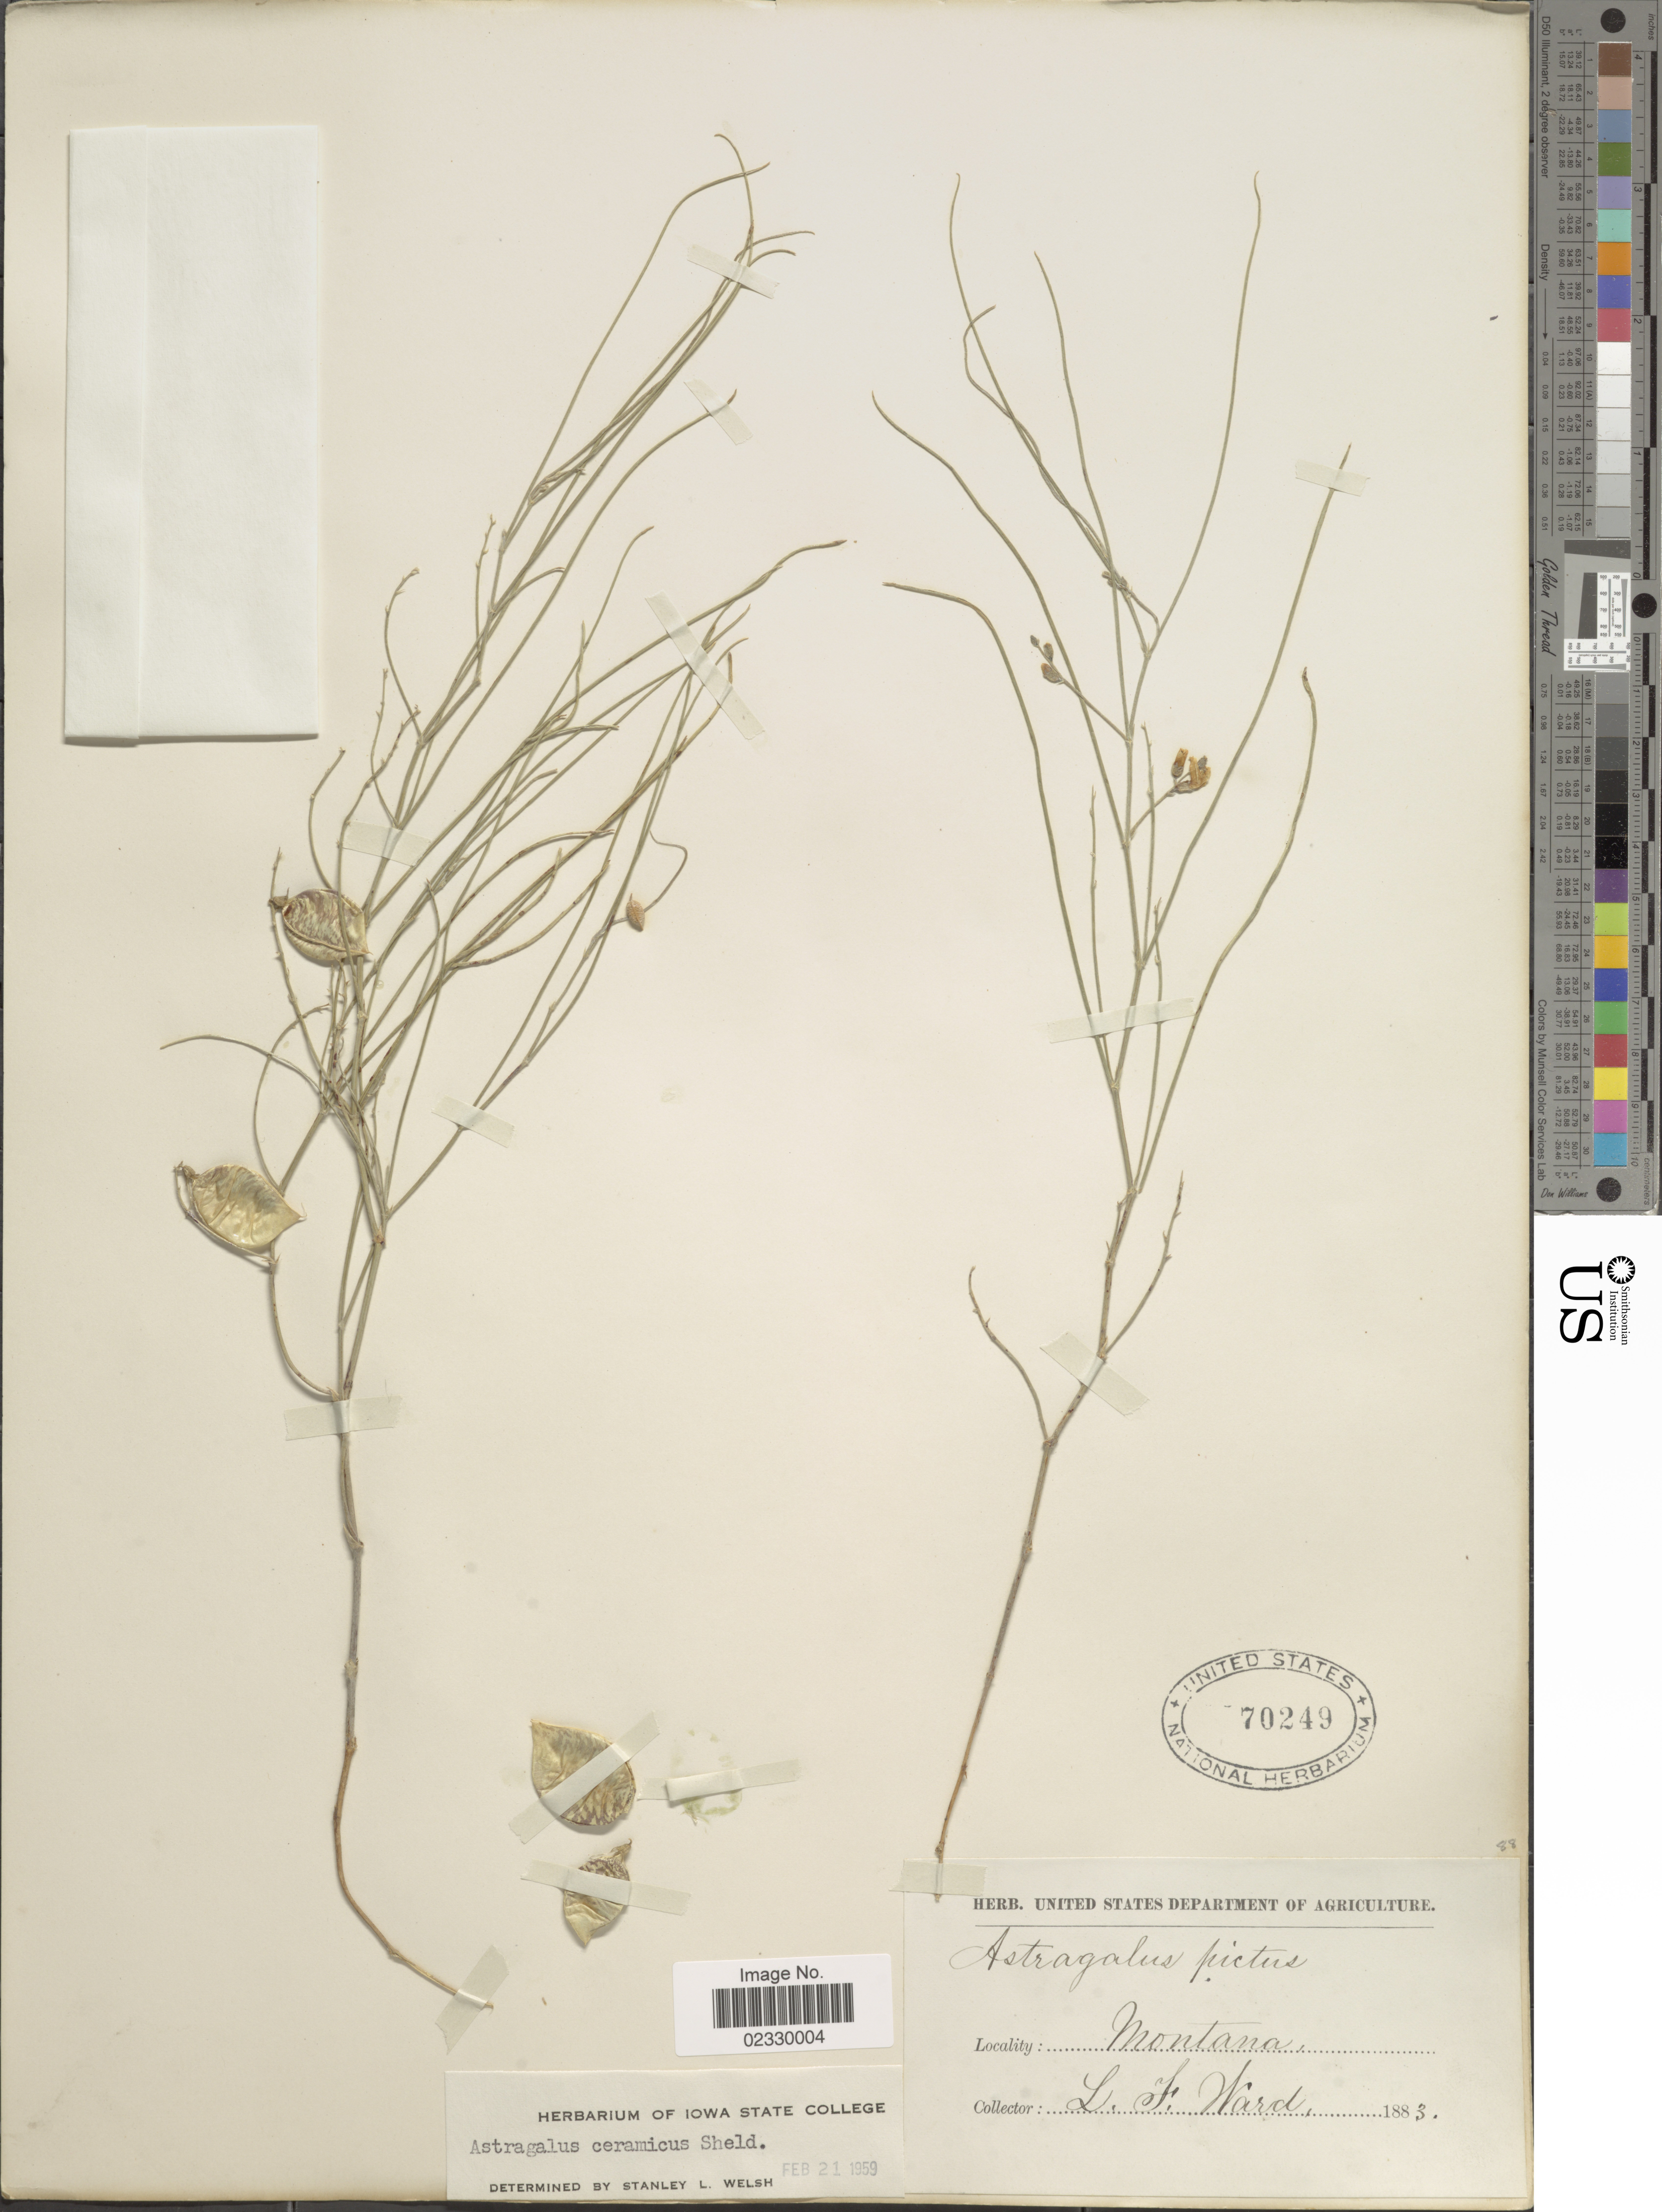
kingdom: Plantae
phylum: Tracheophyta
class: Magnoliopsida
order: Fabales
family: Fabaceae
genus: Astragalus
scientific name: Astragalus ceramicus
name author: E. Sheld.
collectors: L. Ward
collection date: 1883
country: United States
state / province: Montana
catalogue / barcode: US 70249